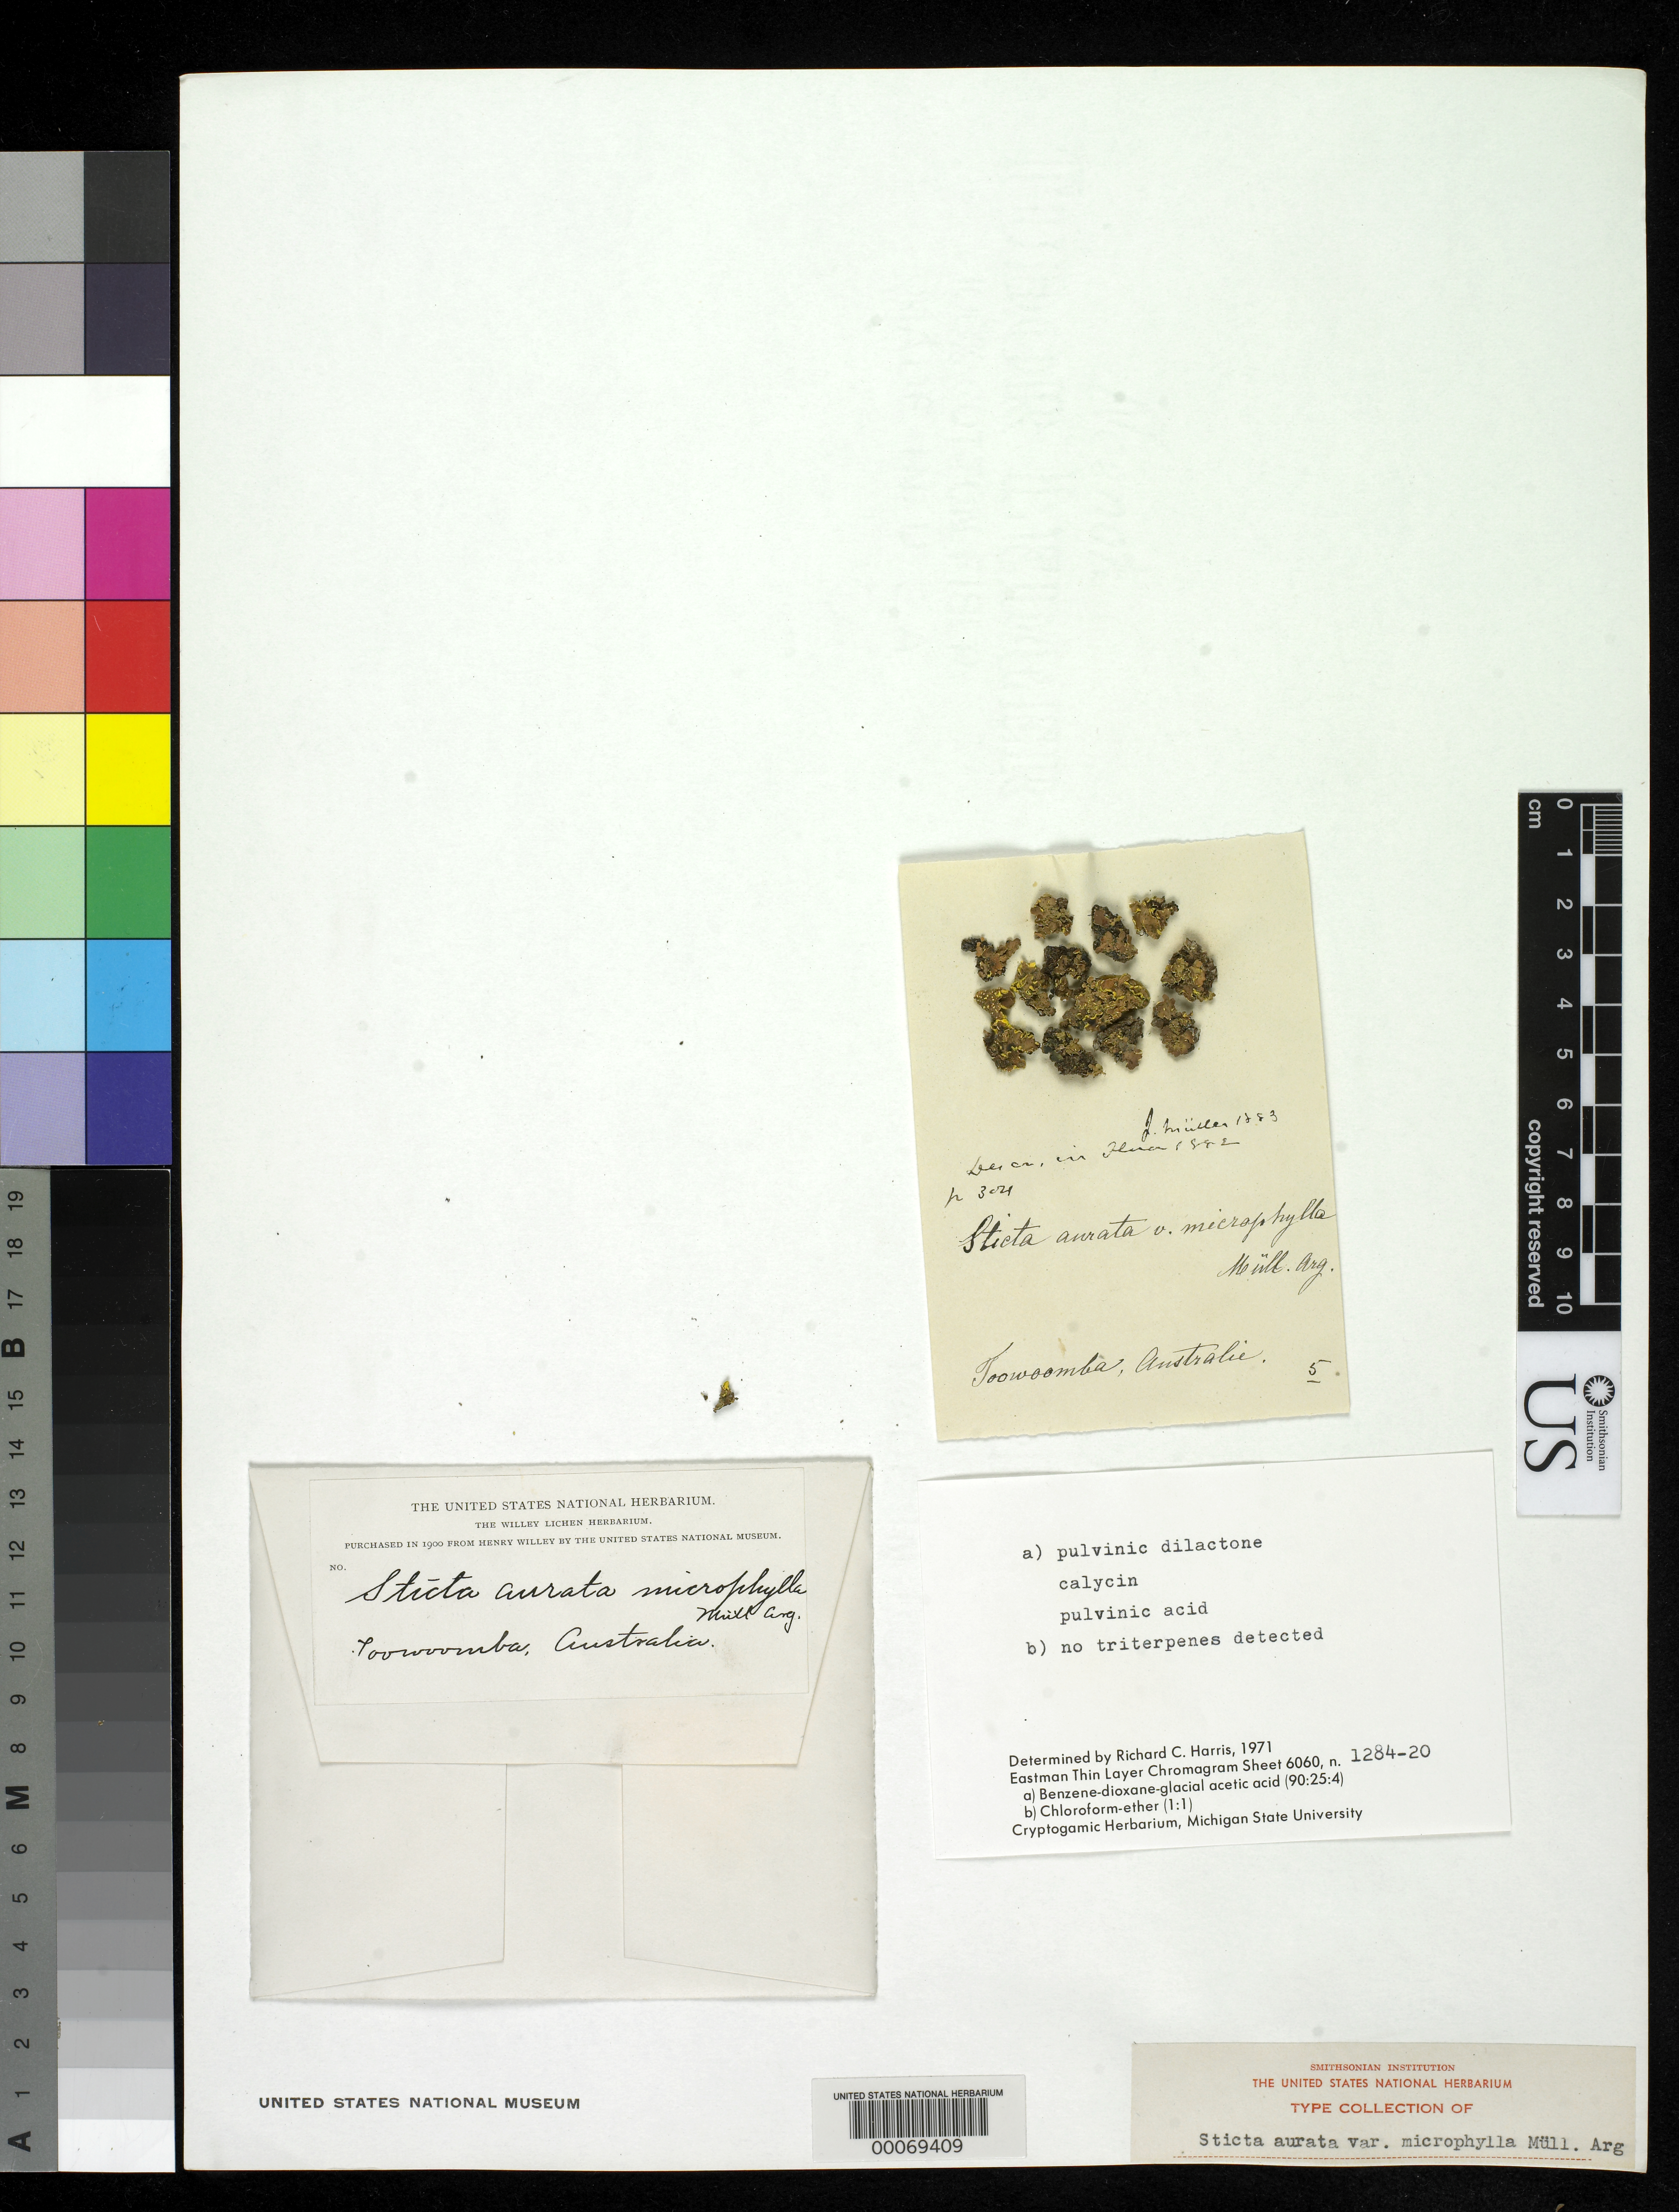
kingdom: Fungi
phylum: Ascomycota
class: Lecanoromycetes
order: Peltigerales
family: Lobariaceae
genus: Sticta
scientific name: Sticta aurata var. microphylla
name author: Müll. Arg.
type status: Isotype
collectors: -. Hartmann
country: Australia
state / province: Queensland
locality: Toowoomba.